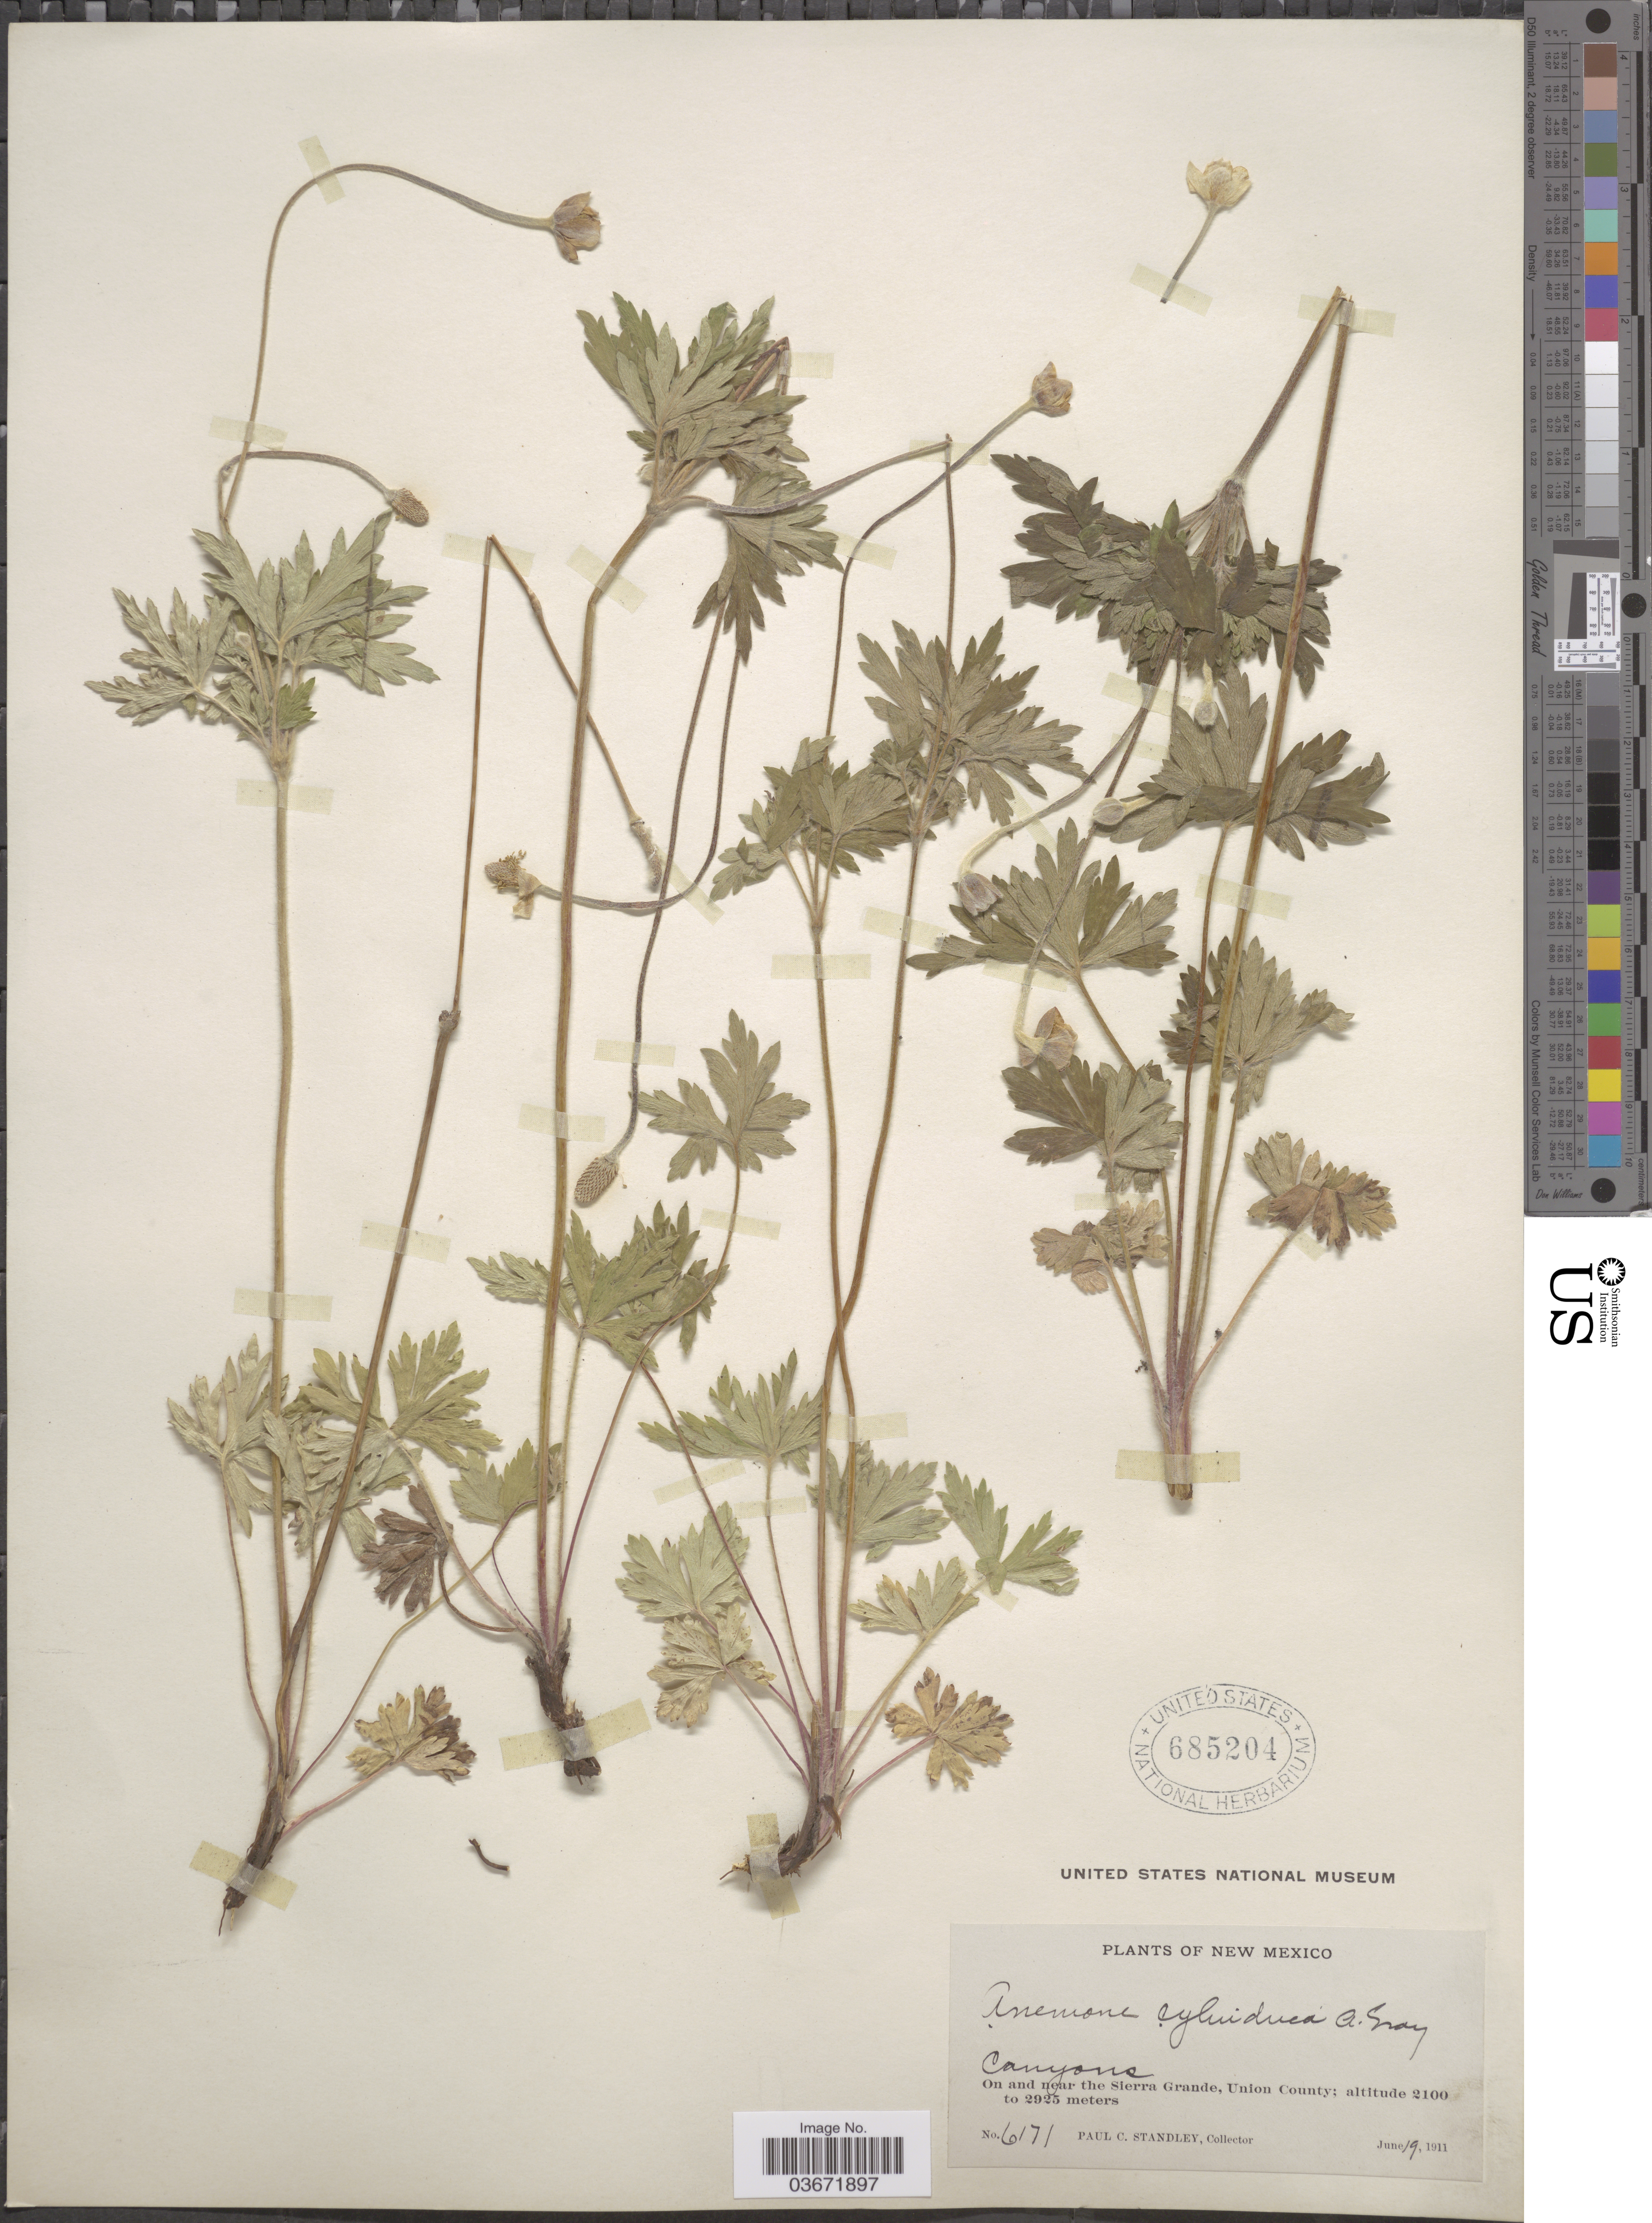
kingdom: Plantae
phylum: Tracheophyta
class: Magnoliopsida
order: Ranunculales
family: Ranunculaceae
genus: Anemone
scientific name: Anemone cylindrica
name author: A. Gray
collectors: P. C. Standley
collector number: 6171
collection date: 1911-06-19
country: United States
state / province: New Mexico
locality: Canyons. On and near the Sierra Grande, Union County.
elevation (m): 2100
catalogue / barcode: US 685204